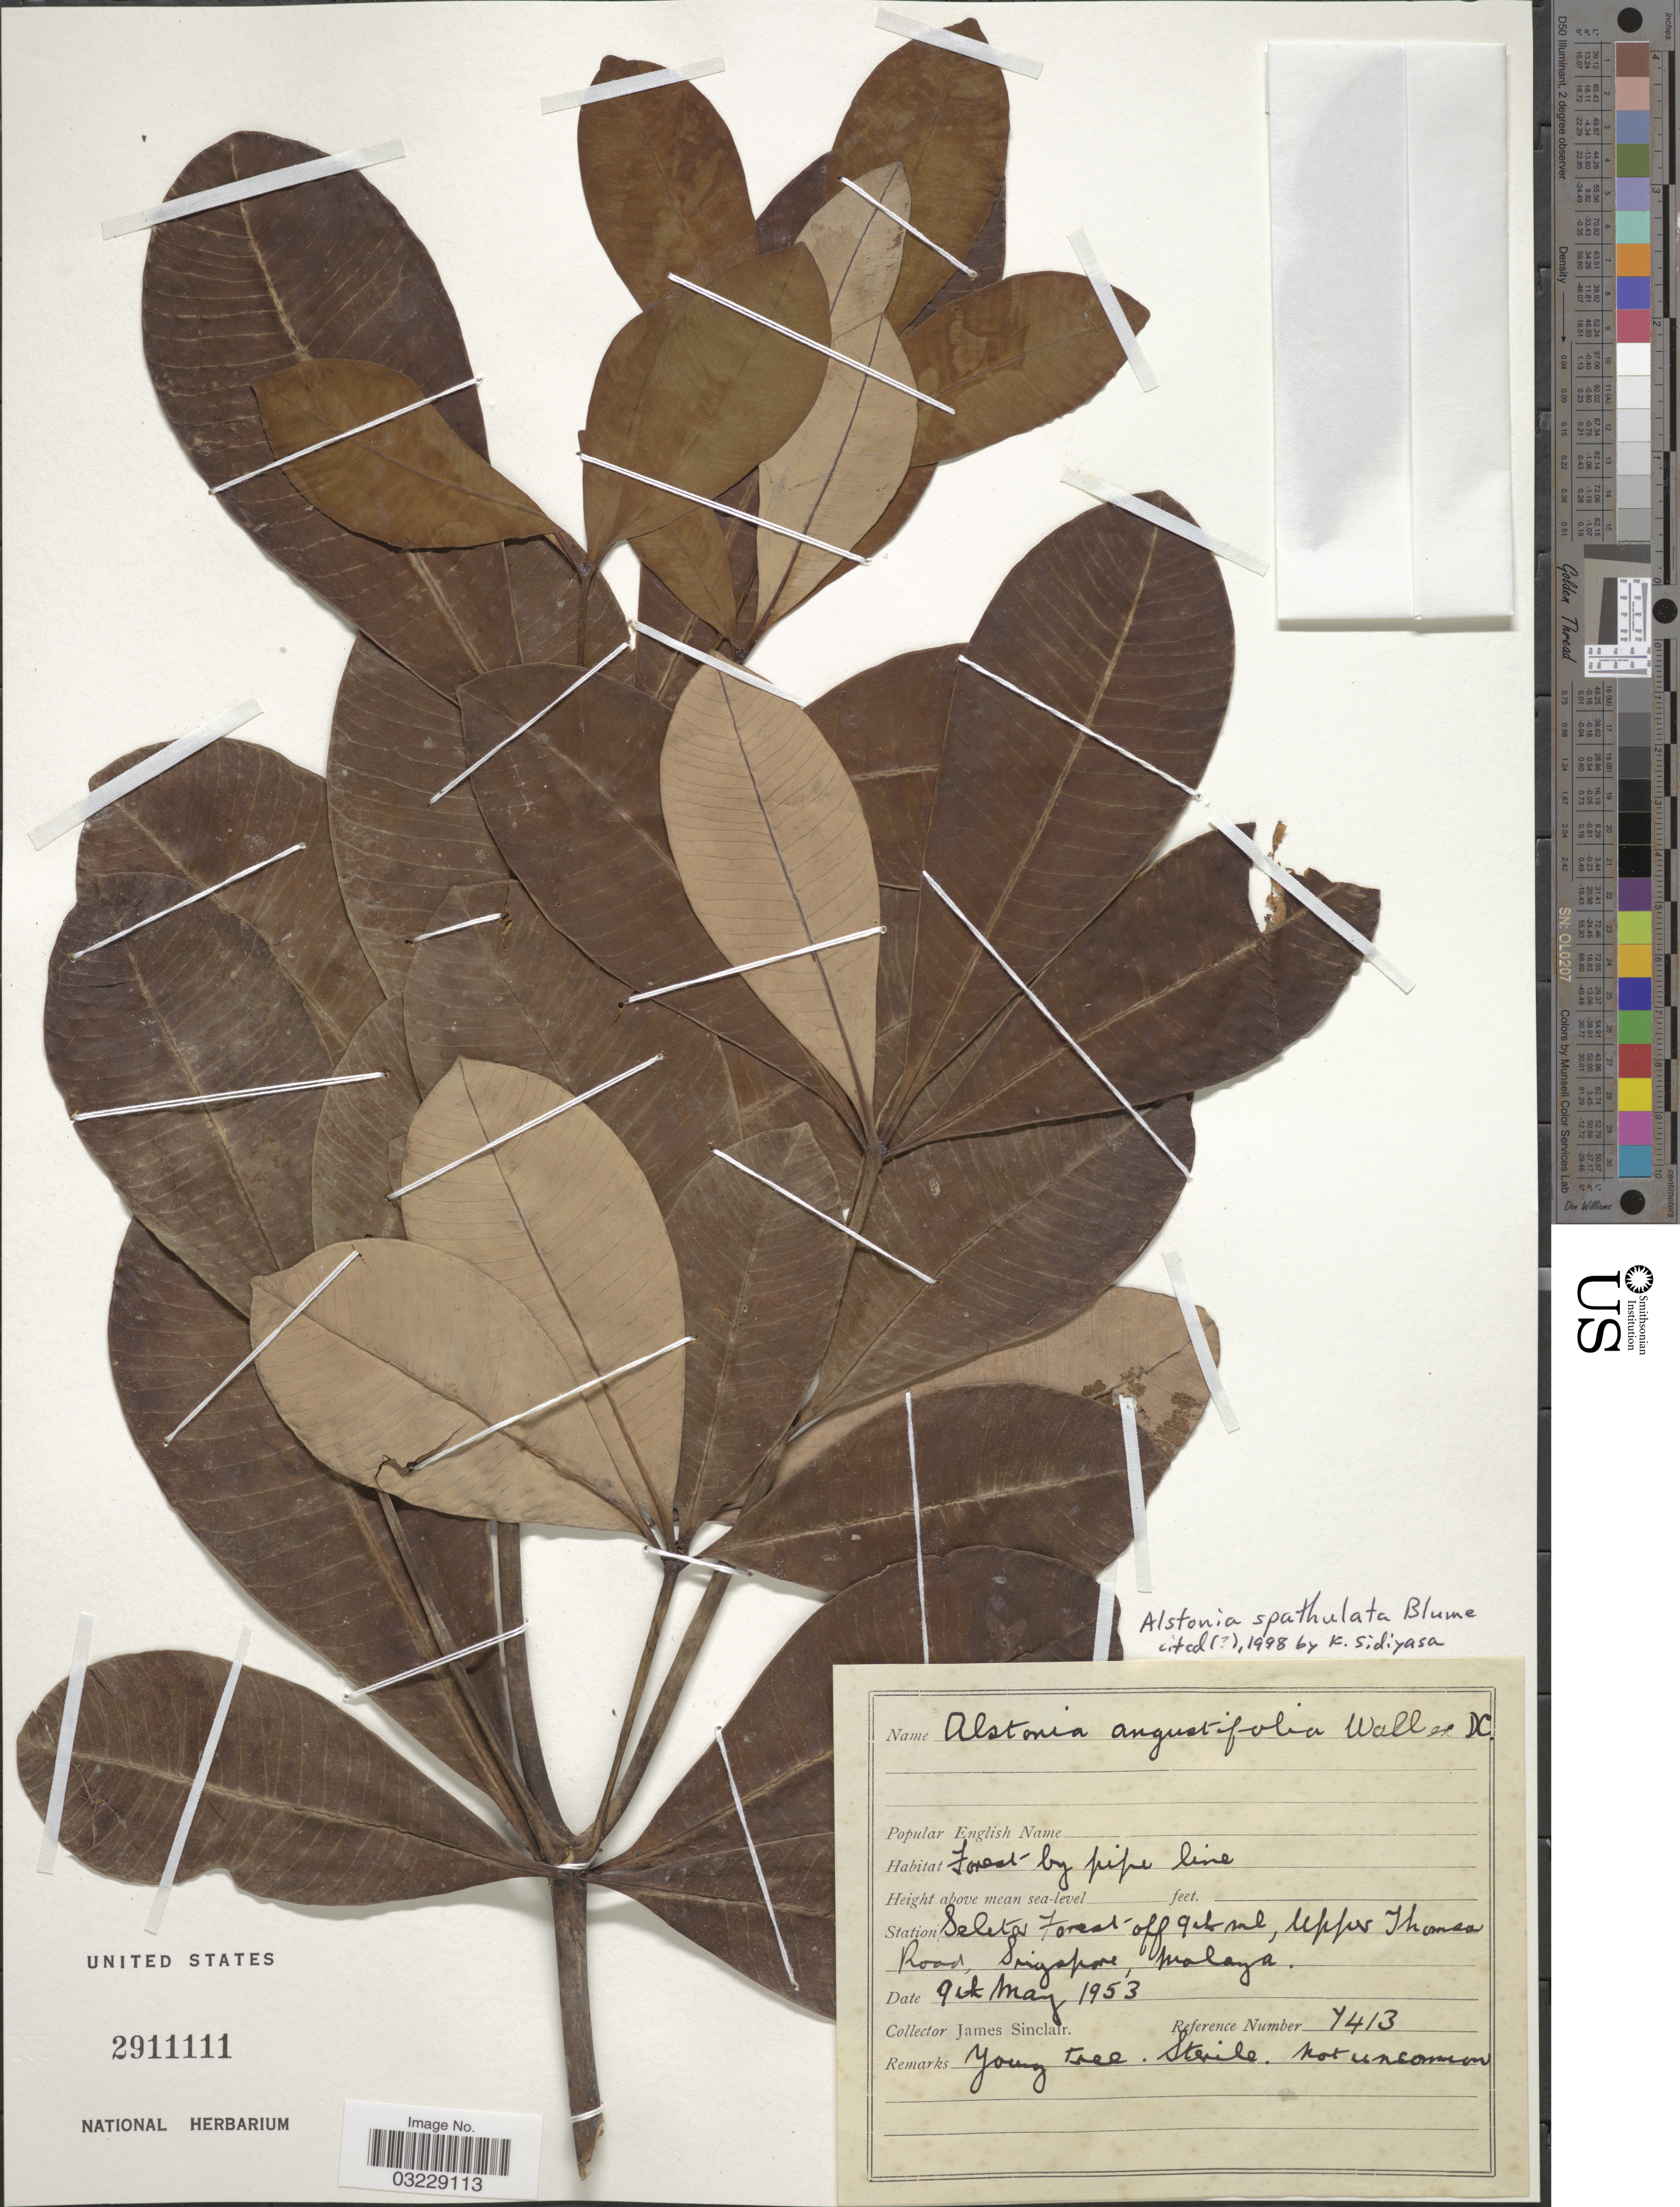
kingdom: Plantae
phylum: Tracheophyta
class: Magnoliopsida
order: Gentianales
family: Apocynaceae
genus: Alstonia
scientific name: Alstonia spathulata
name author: Blume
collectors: J. Sinclair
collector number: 7413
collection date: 1953-05-09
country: Singapore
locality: Station Seletar Forest off 9th ml, Upper Thomson Road, Malaya.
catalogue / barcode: US 2911111